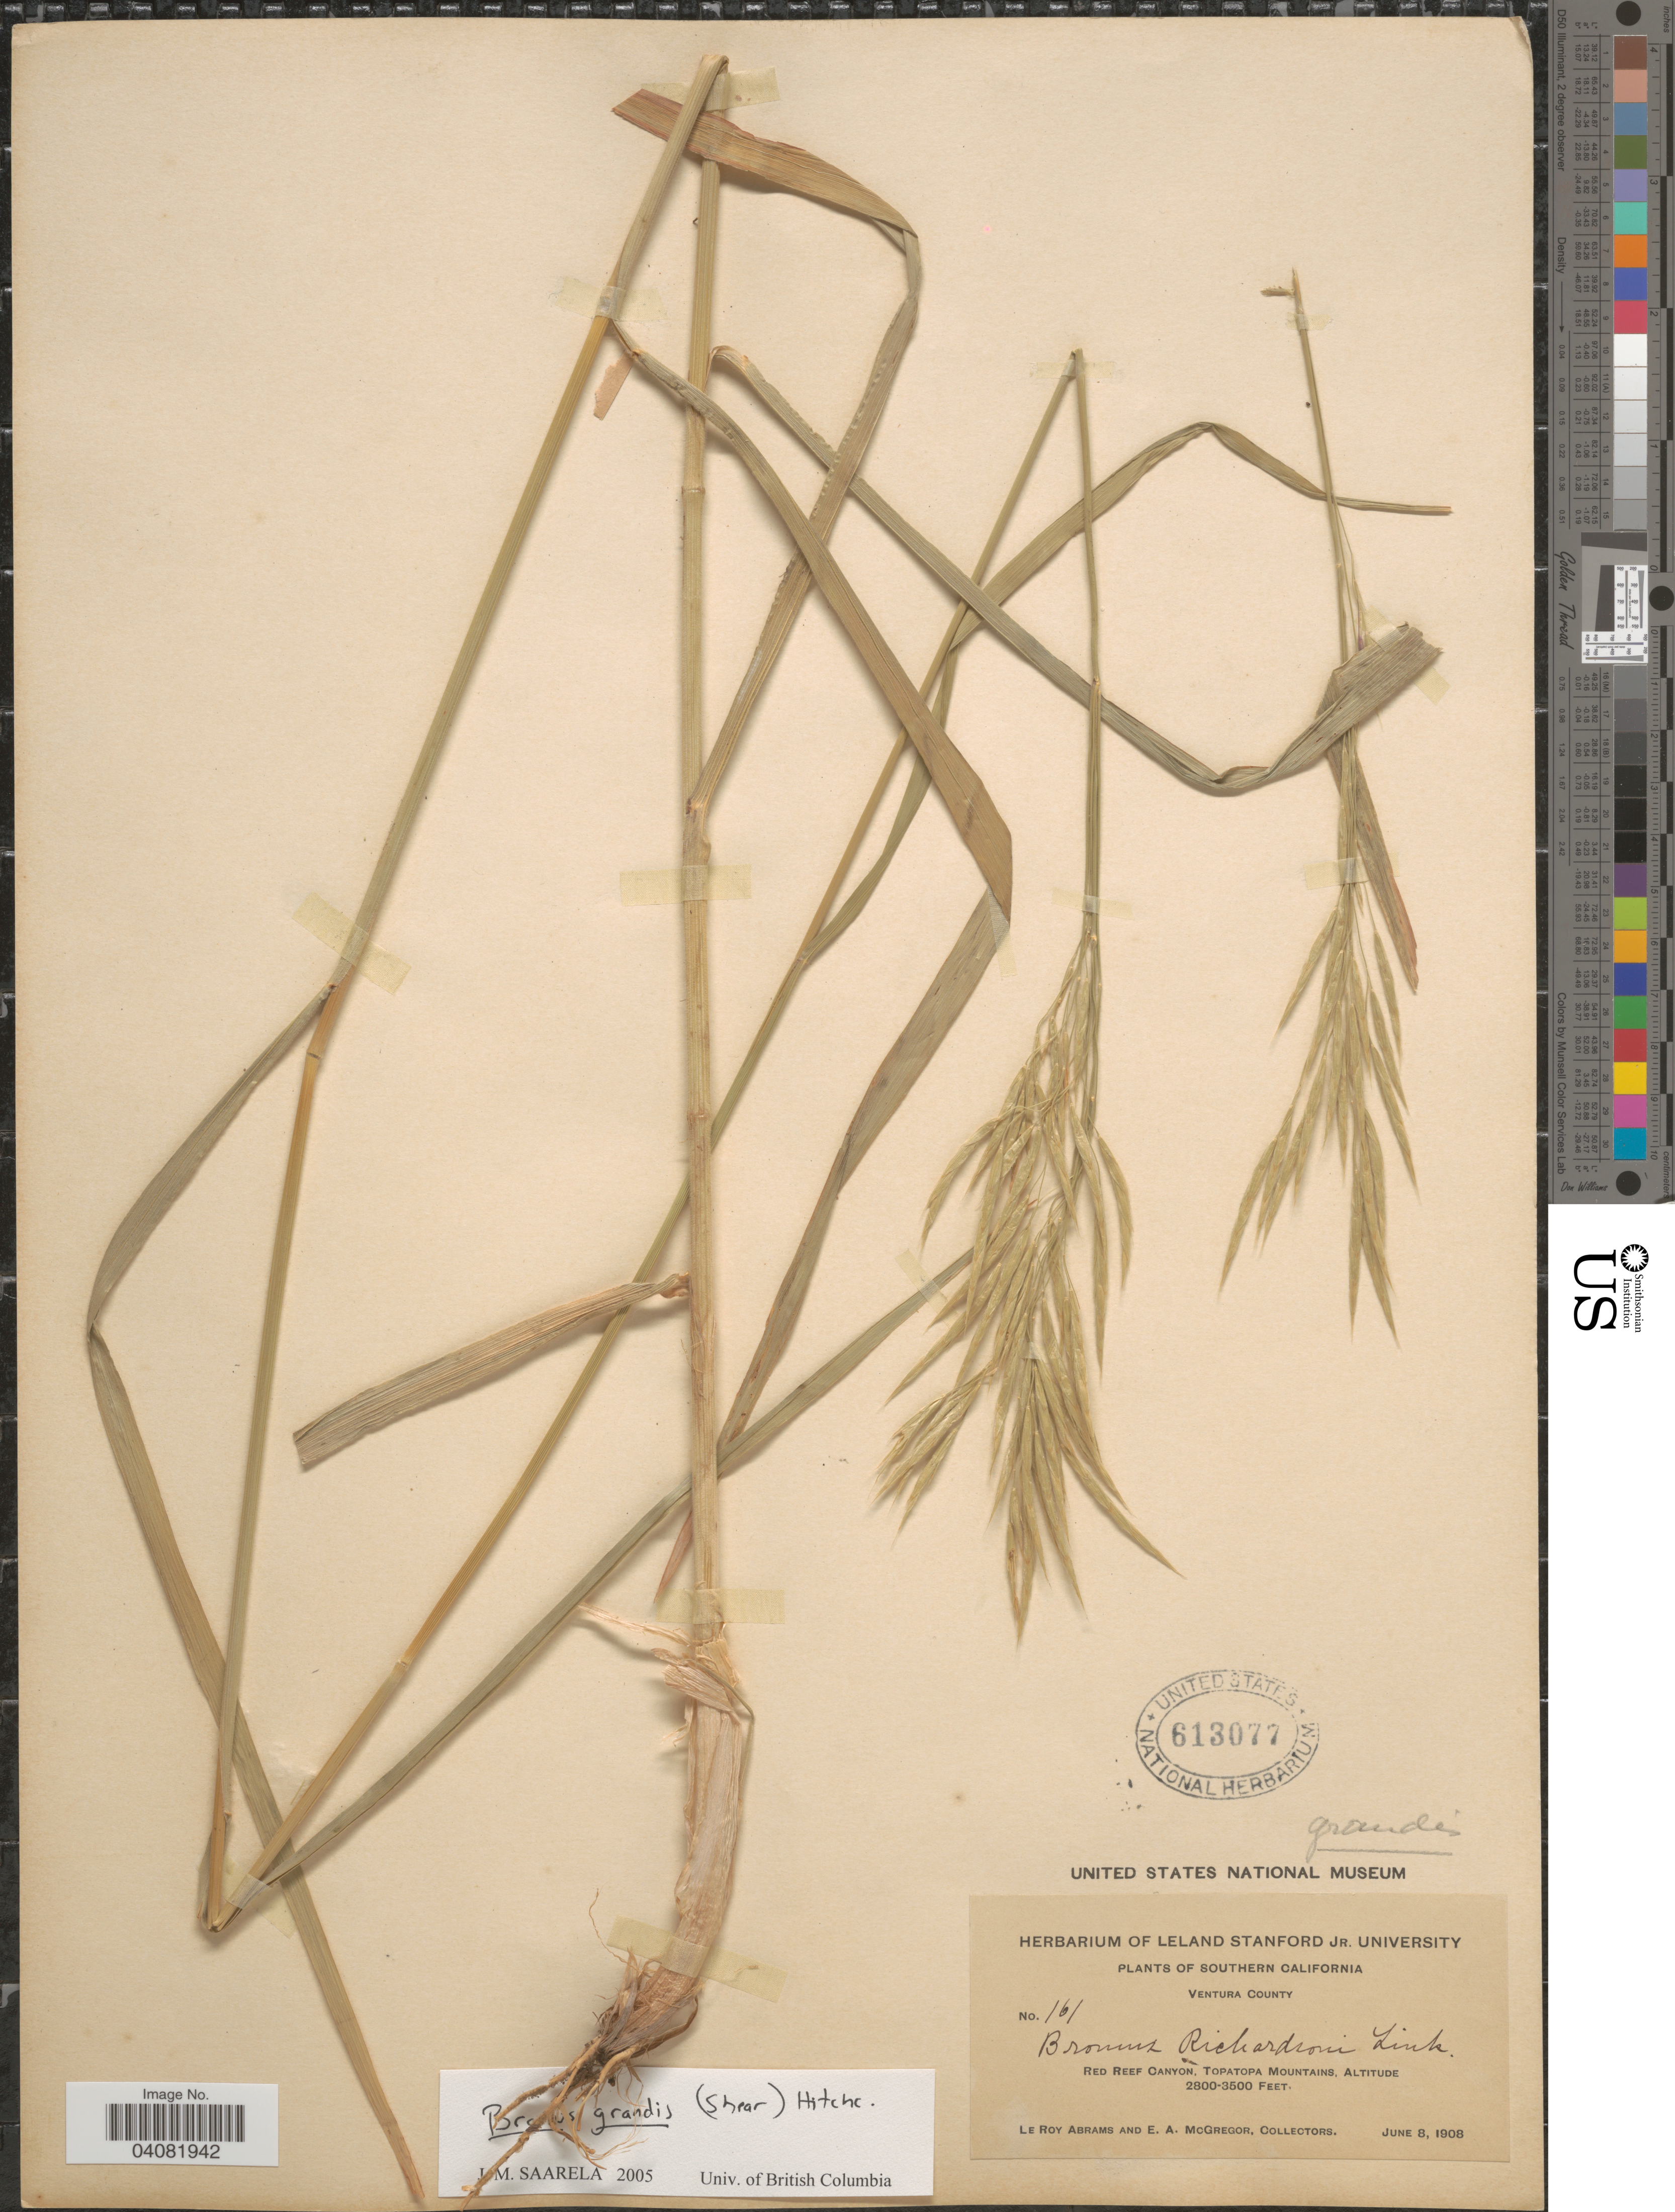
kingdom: Plantae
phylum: Tracheophyta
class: Liliopsida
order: Poales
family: Poaceae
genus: Bromus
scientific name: Bromus grandis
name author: (Shear) Hitchc.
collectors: L. Abrams & E. A. McGregor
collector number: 161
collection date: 1908-06-08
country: United States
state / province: California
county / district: Ventura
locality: Southern California. Ventura County. Red Reef Canyon, Topatopa Mountains.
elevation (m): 853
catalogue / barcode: US 613077